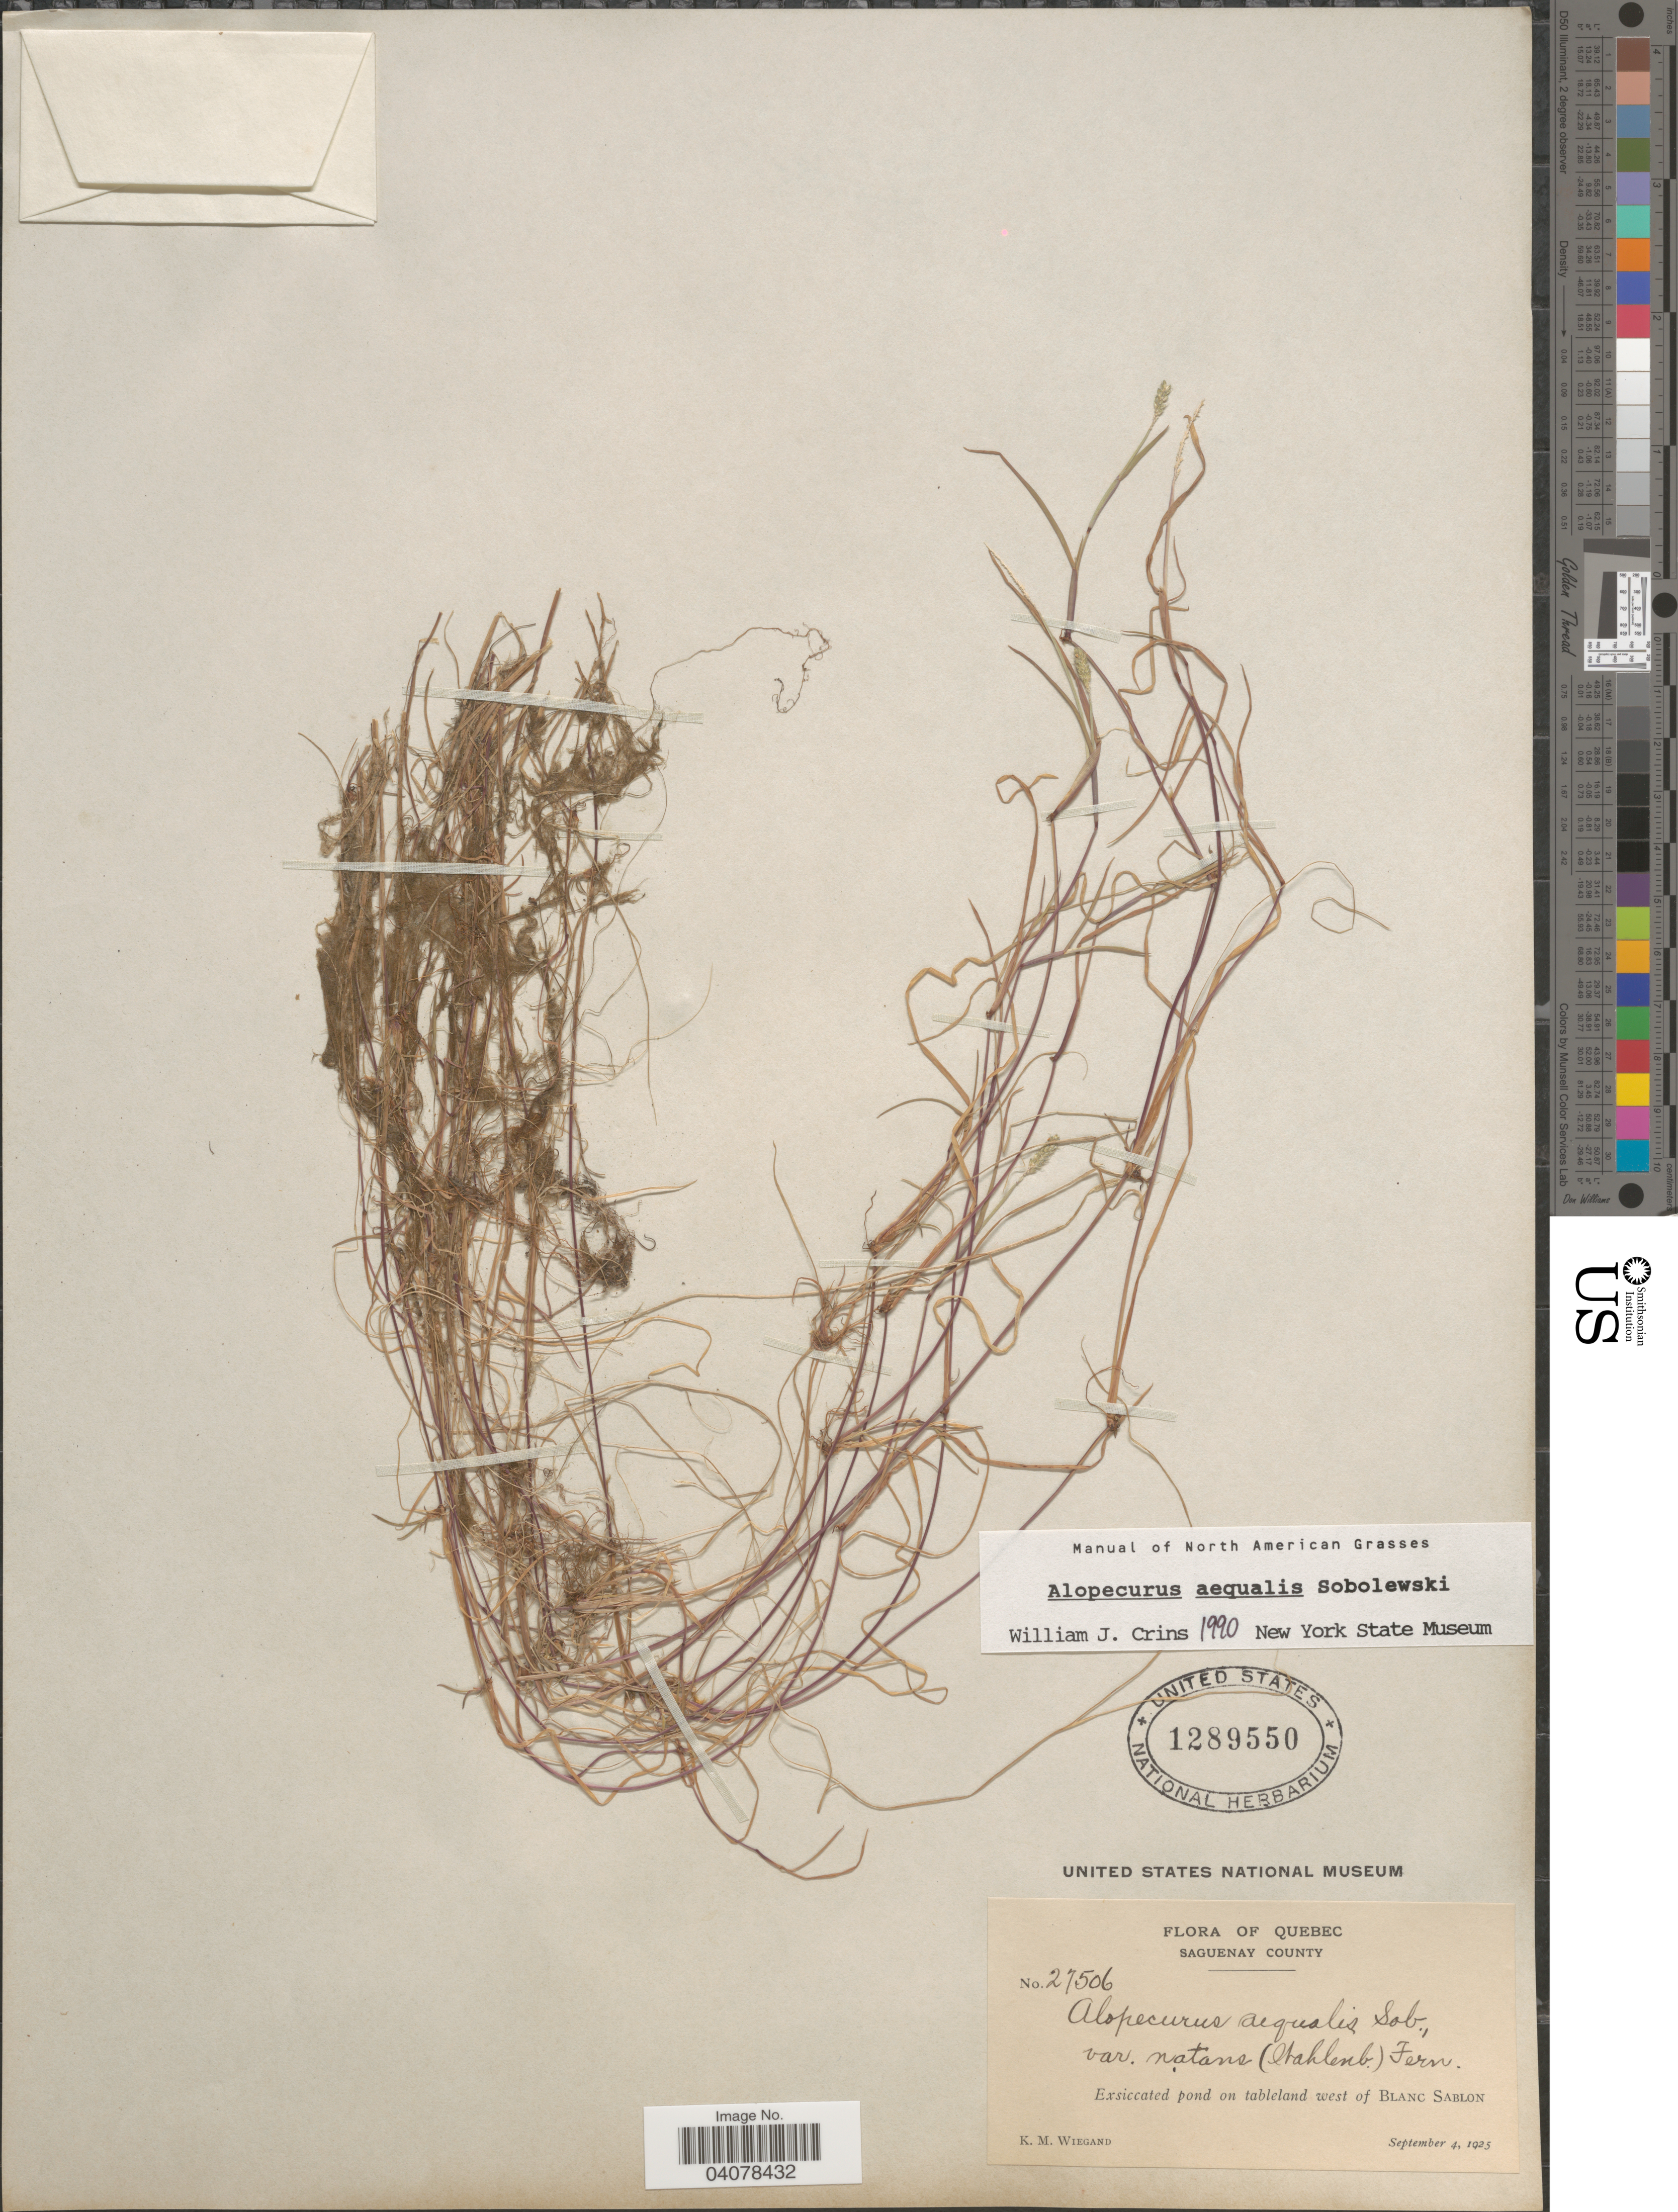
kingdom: Plantae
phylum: Tracheophyta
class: Liliopsida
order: Poales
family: Poaceae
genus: Alopecurus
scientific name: Alopecurus aequalis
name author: Sobol.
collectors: K. M. Wiegand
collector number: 27506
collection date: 1925-09-04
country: Canada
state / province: Quebec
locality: Saguenay County. Exsiccated pond on tableland west of Blanc Sablon.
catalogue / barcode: US 1289550